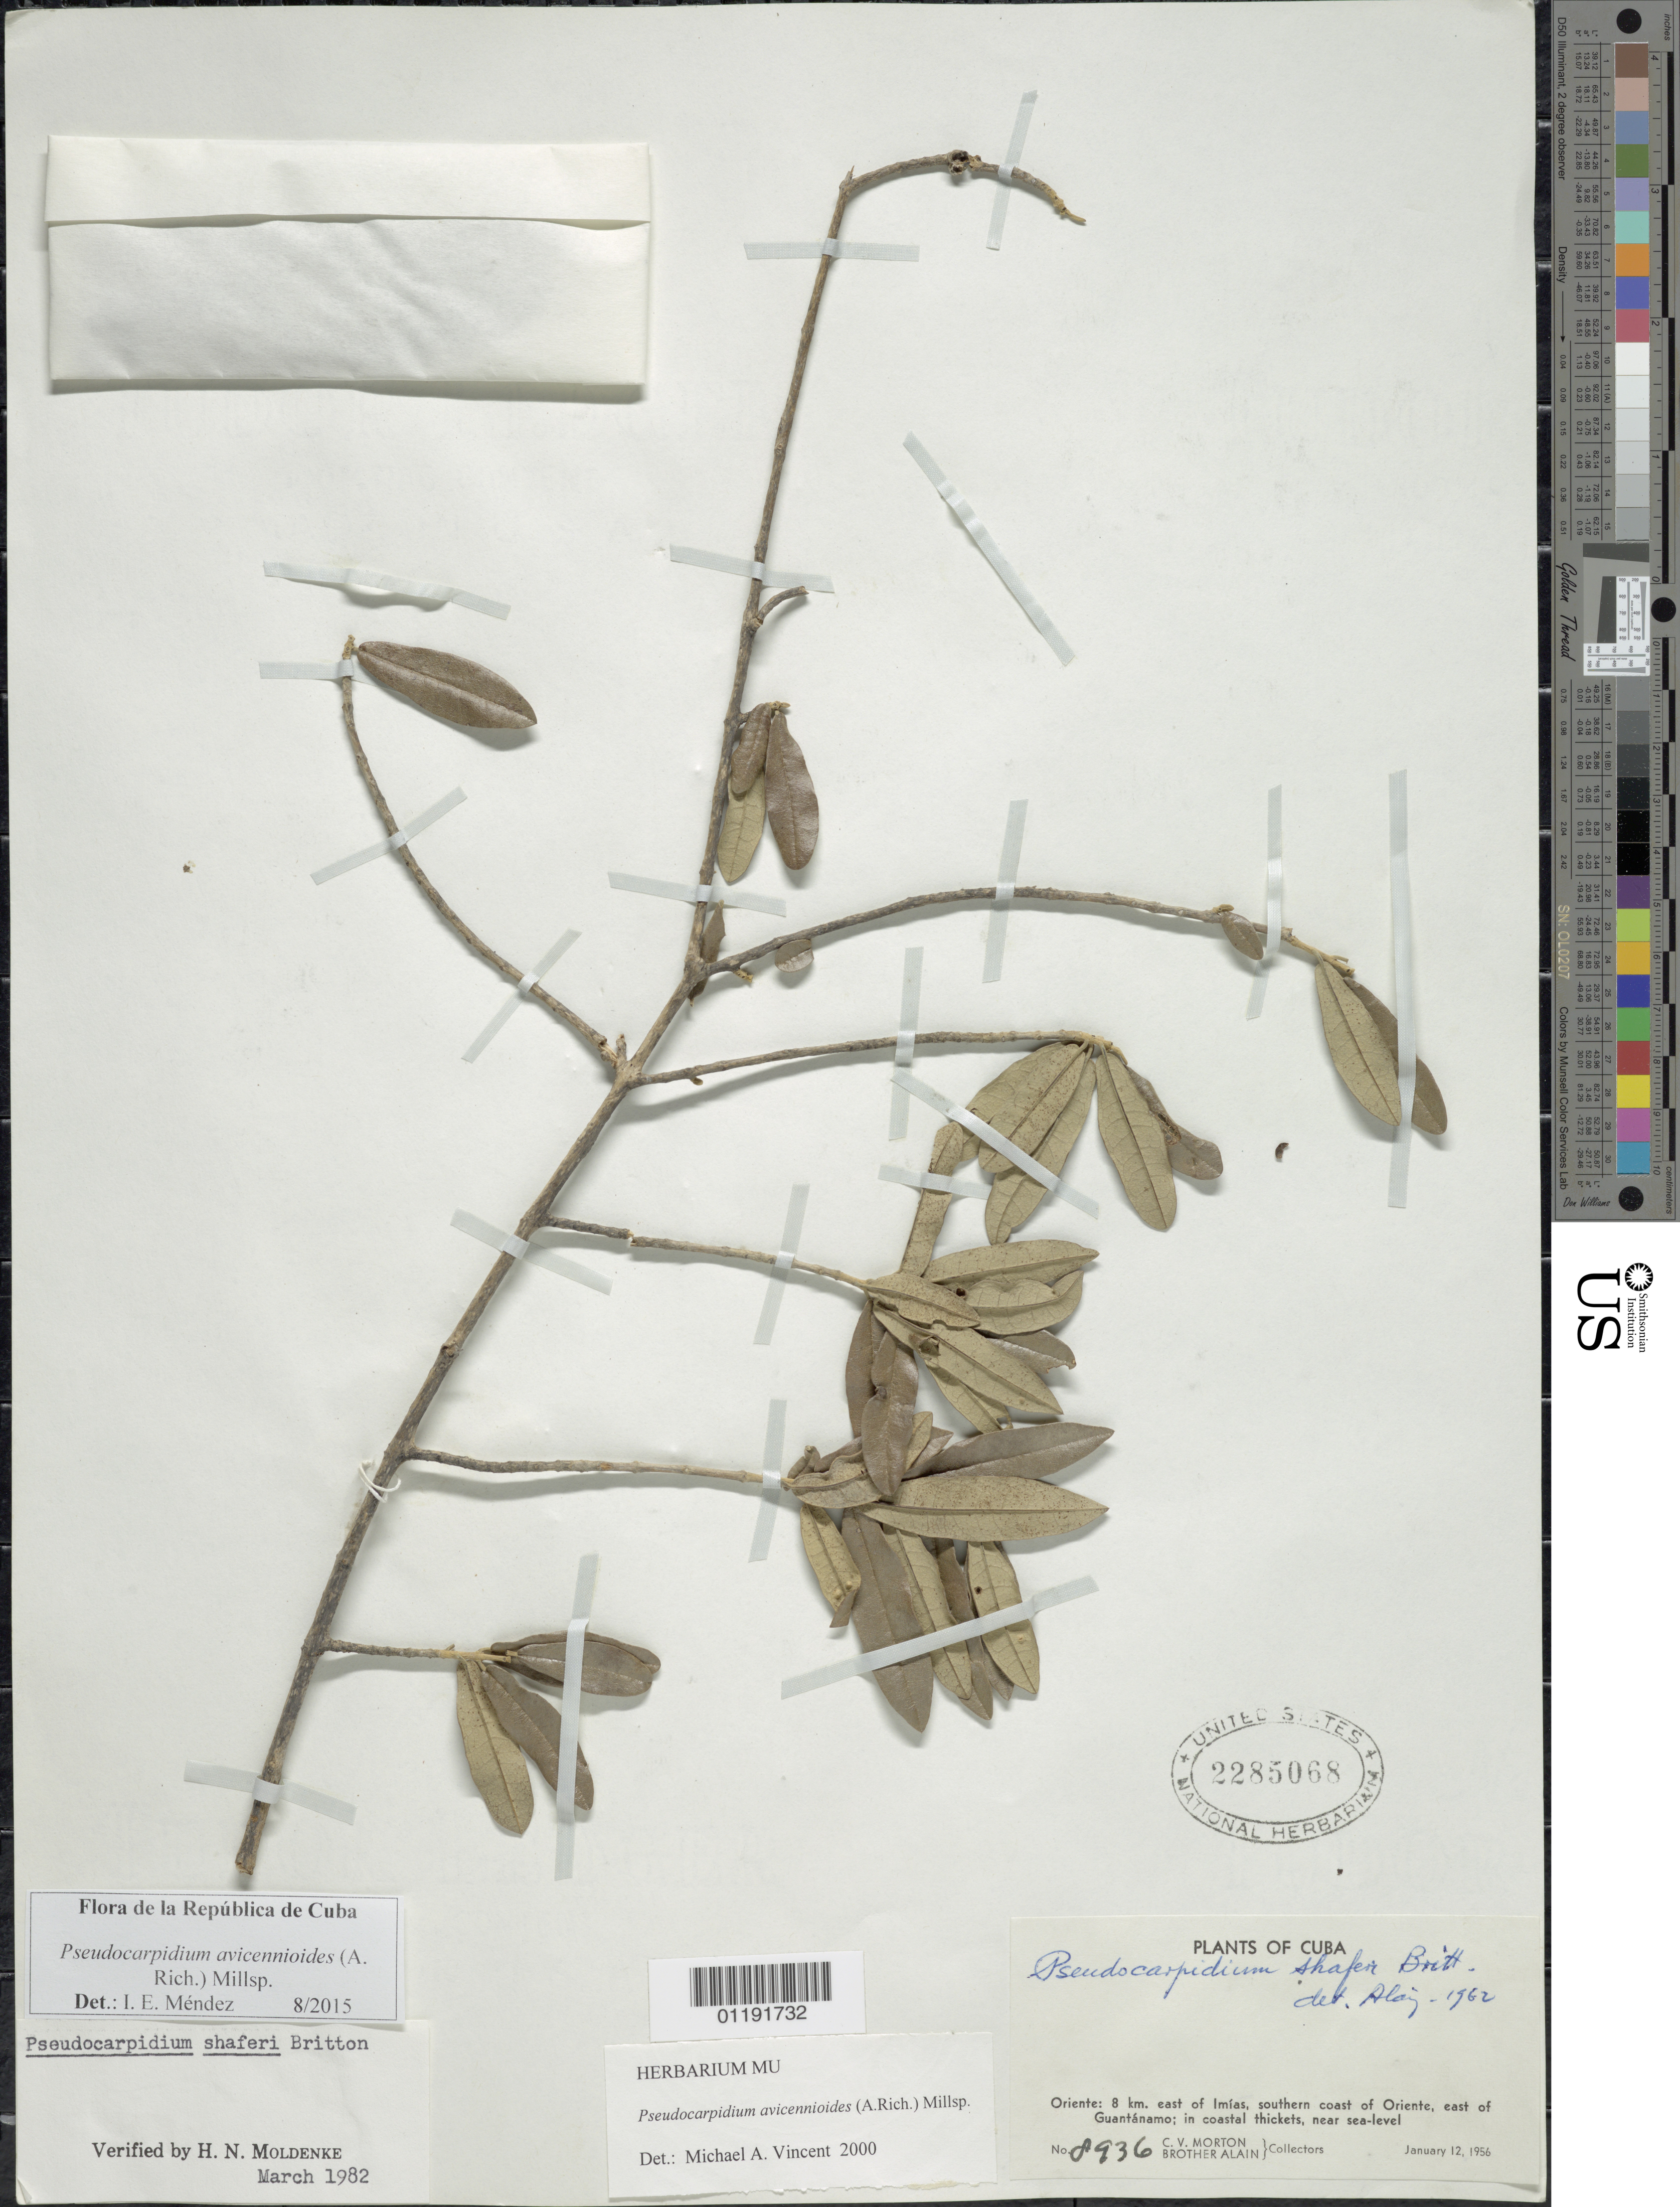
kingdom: Plantae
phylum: Tracheophyta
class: Magnoliopsida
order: Lamiales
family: Lamiaceae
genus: Pseudocarpidium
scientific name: Pseudocarpidium avicennioides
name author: (A. Rich.) Millsp.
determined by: Méndez, I. E.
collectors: C. V. Morton & A. H. Liogier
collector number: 8936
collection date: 1956-01-12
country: Cuba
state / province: Guantanamo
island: Cuba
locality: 8 km E of Imias, E of Guantanamo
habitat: Coastal thickets, S coast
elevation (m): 0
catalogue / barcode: US 2285068